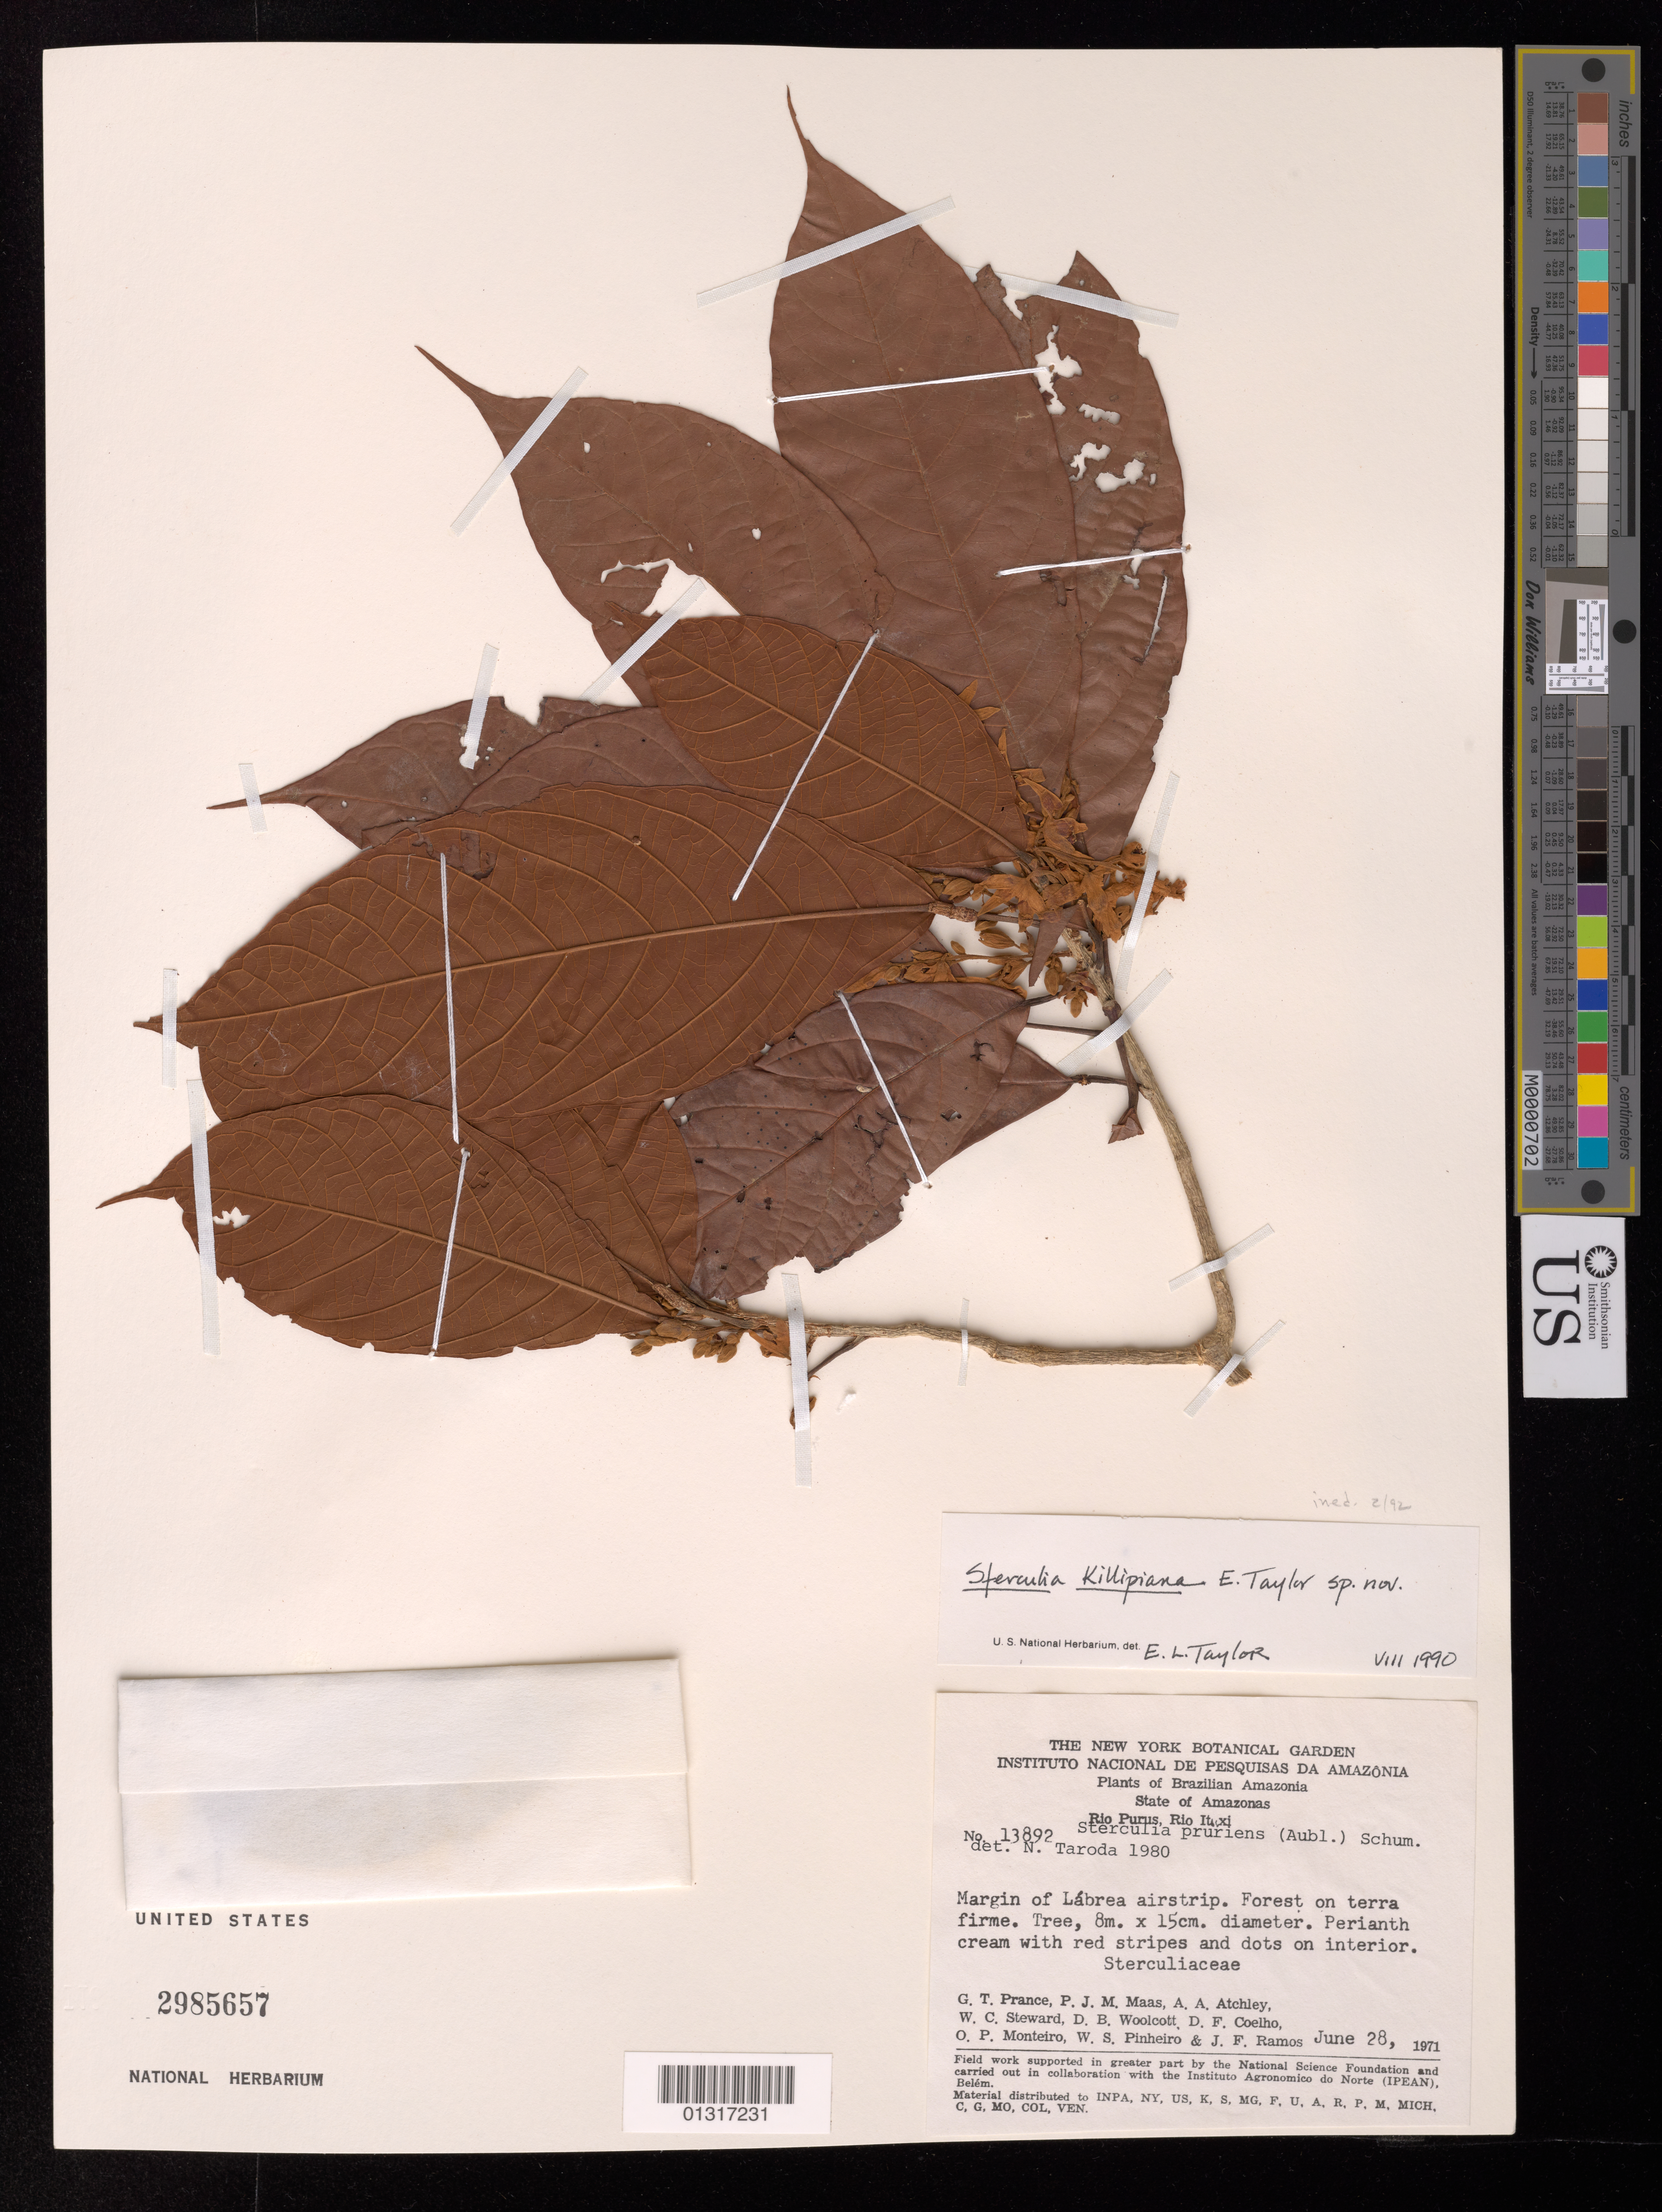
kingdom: Plantae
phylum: Tracheophyta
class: Magnoliopsida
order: Malvales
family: Malvaceae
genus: Sterculia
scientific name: Sterculia killipiana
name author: Standl. ex Colli-Silva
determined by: Dorr, Laurence J., Curator (BOT), Smithsonian Institution - National Museum of Natural History (UNITED STATES)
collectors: G. T. Prance, P. Maas, A. A. Atchley, W. C. Steward, D. B. Woolcott, D. F. Coêlho, O. P. Monteiro, W. S. Pinheiro & W. S. Pinheiro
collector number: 13892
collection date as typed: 28 Jun 1971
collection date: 1971-06-28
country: Brazil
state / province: Amazonas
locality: Labrea airstrip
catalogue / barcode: US 2985657